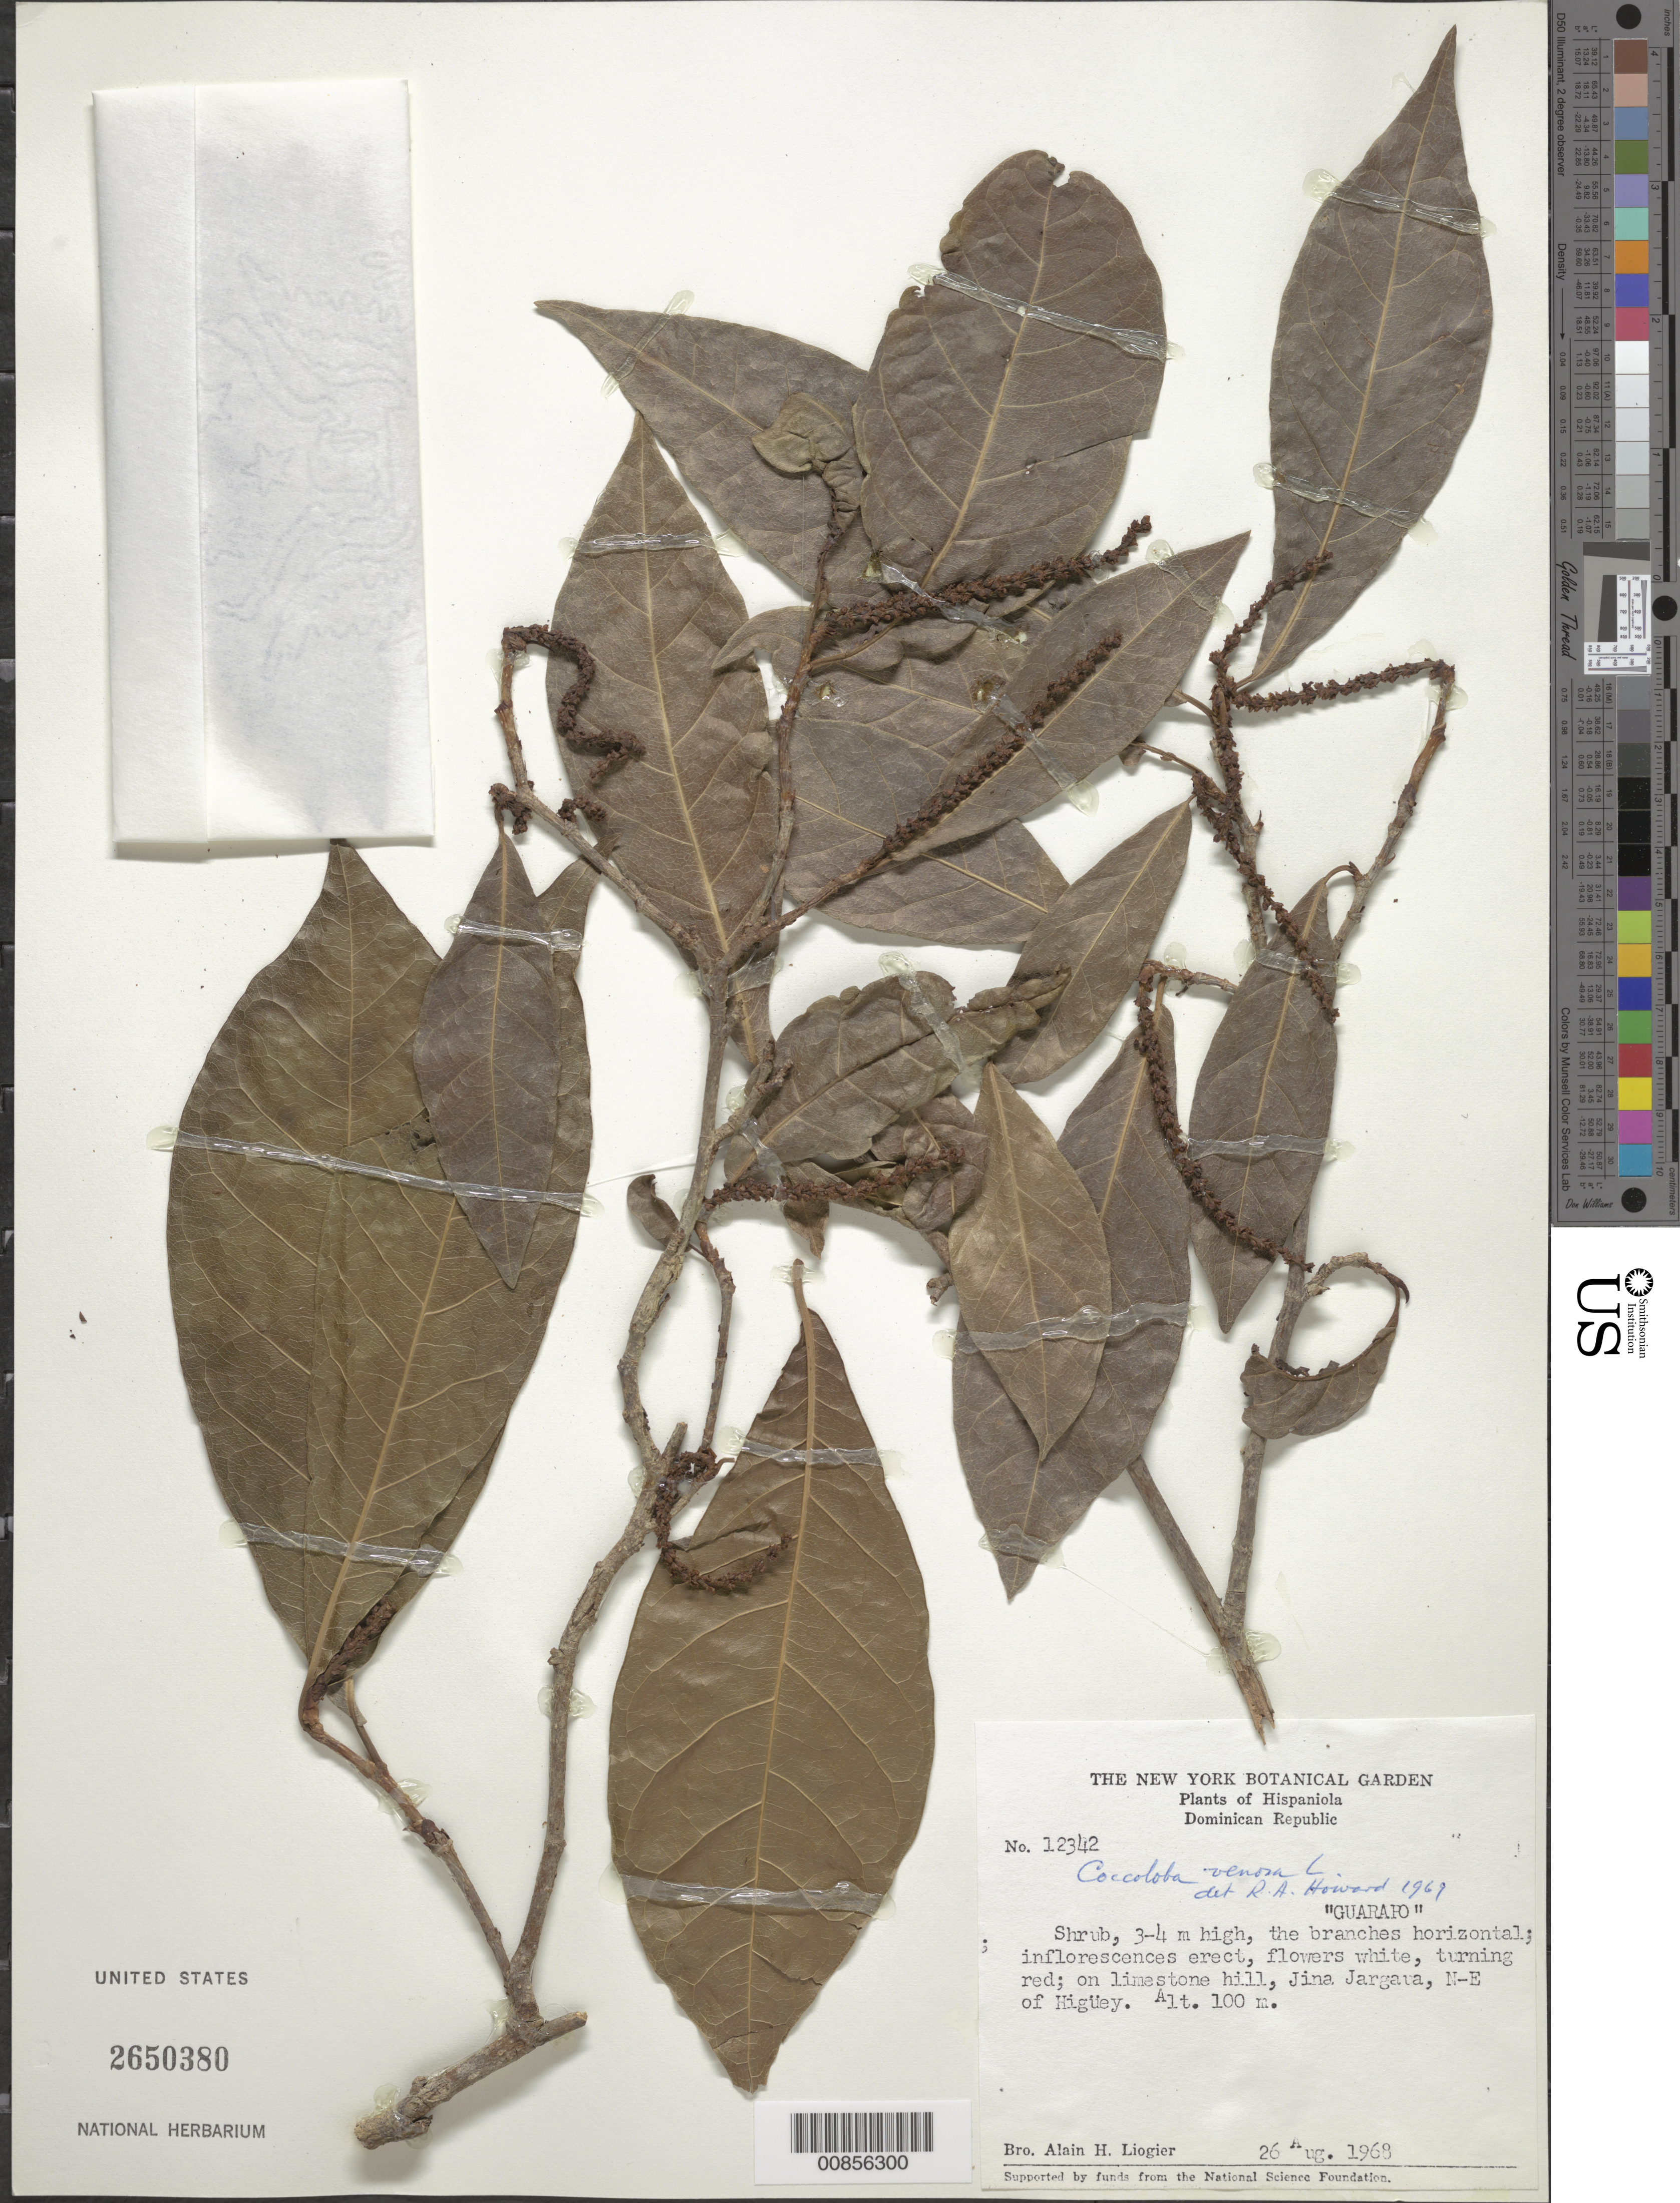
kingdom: Plantae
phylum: Tracheophyta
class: Magnoliopsida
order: Caryophyllales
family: Polygonaceae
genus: Coccoloba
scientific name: Coccoloba venosa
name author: L.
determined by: Howard, R. A.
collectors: A. H. Liogier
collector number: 12342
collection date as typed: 26 Aug 1968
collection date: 1968-08-26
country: Dominican Republic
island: Hispaniola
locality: Jina Jargaua, N-E of Higüey.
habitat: On limestone hill.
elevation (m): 100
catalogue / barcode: US 2650380